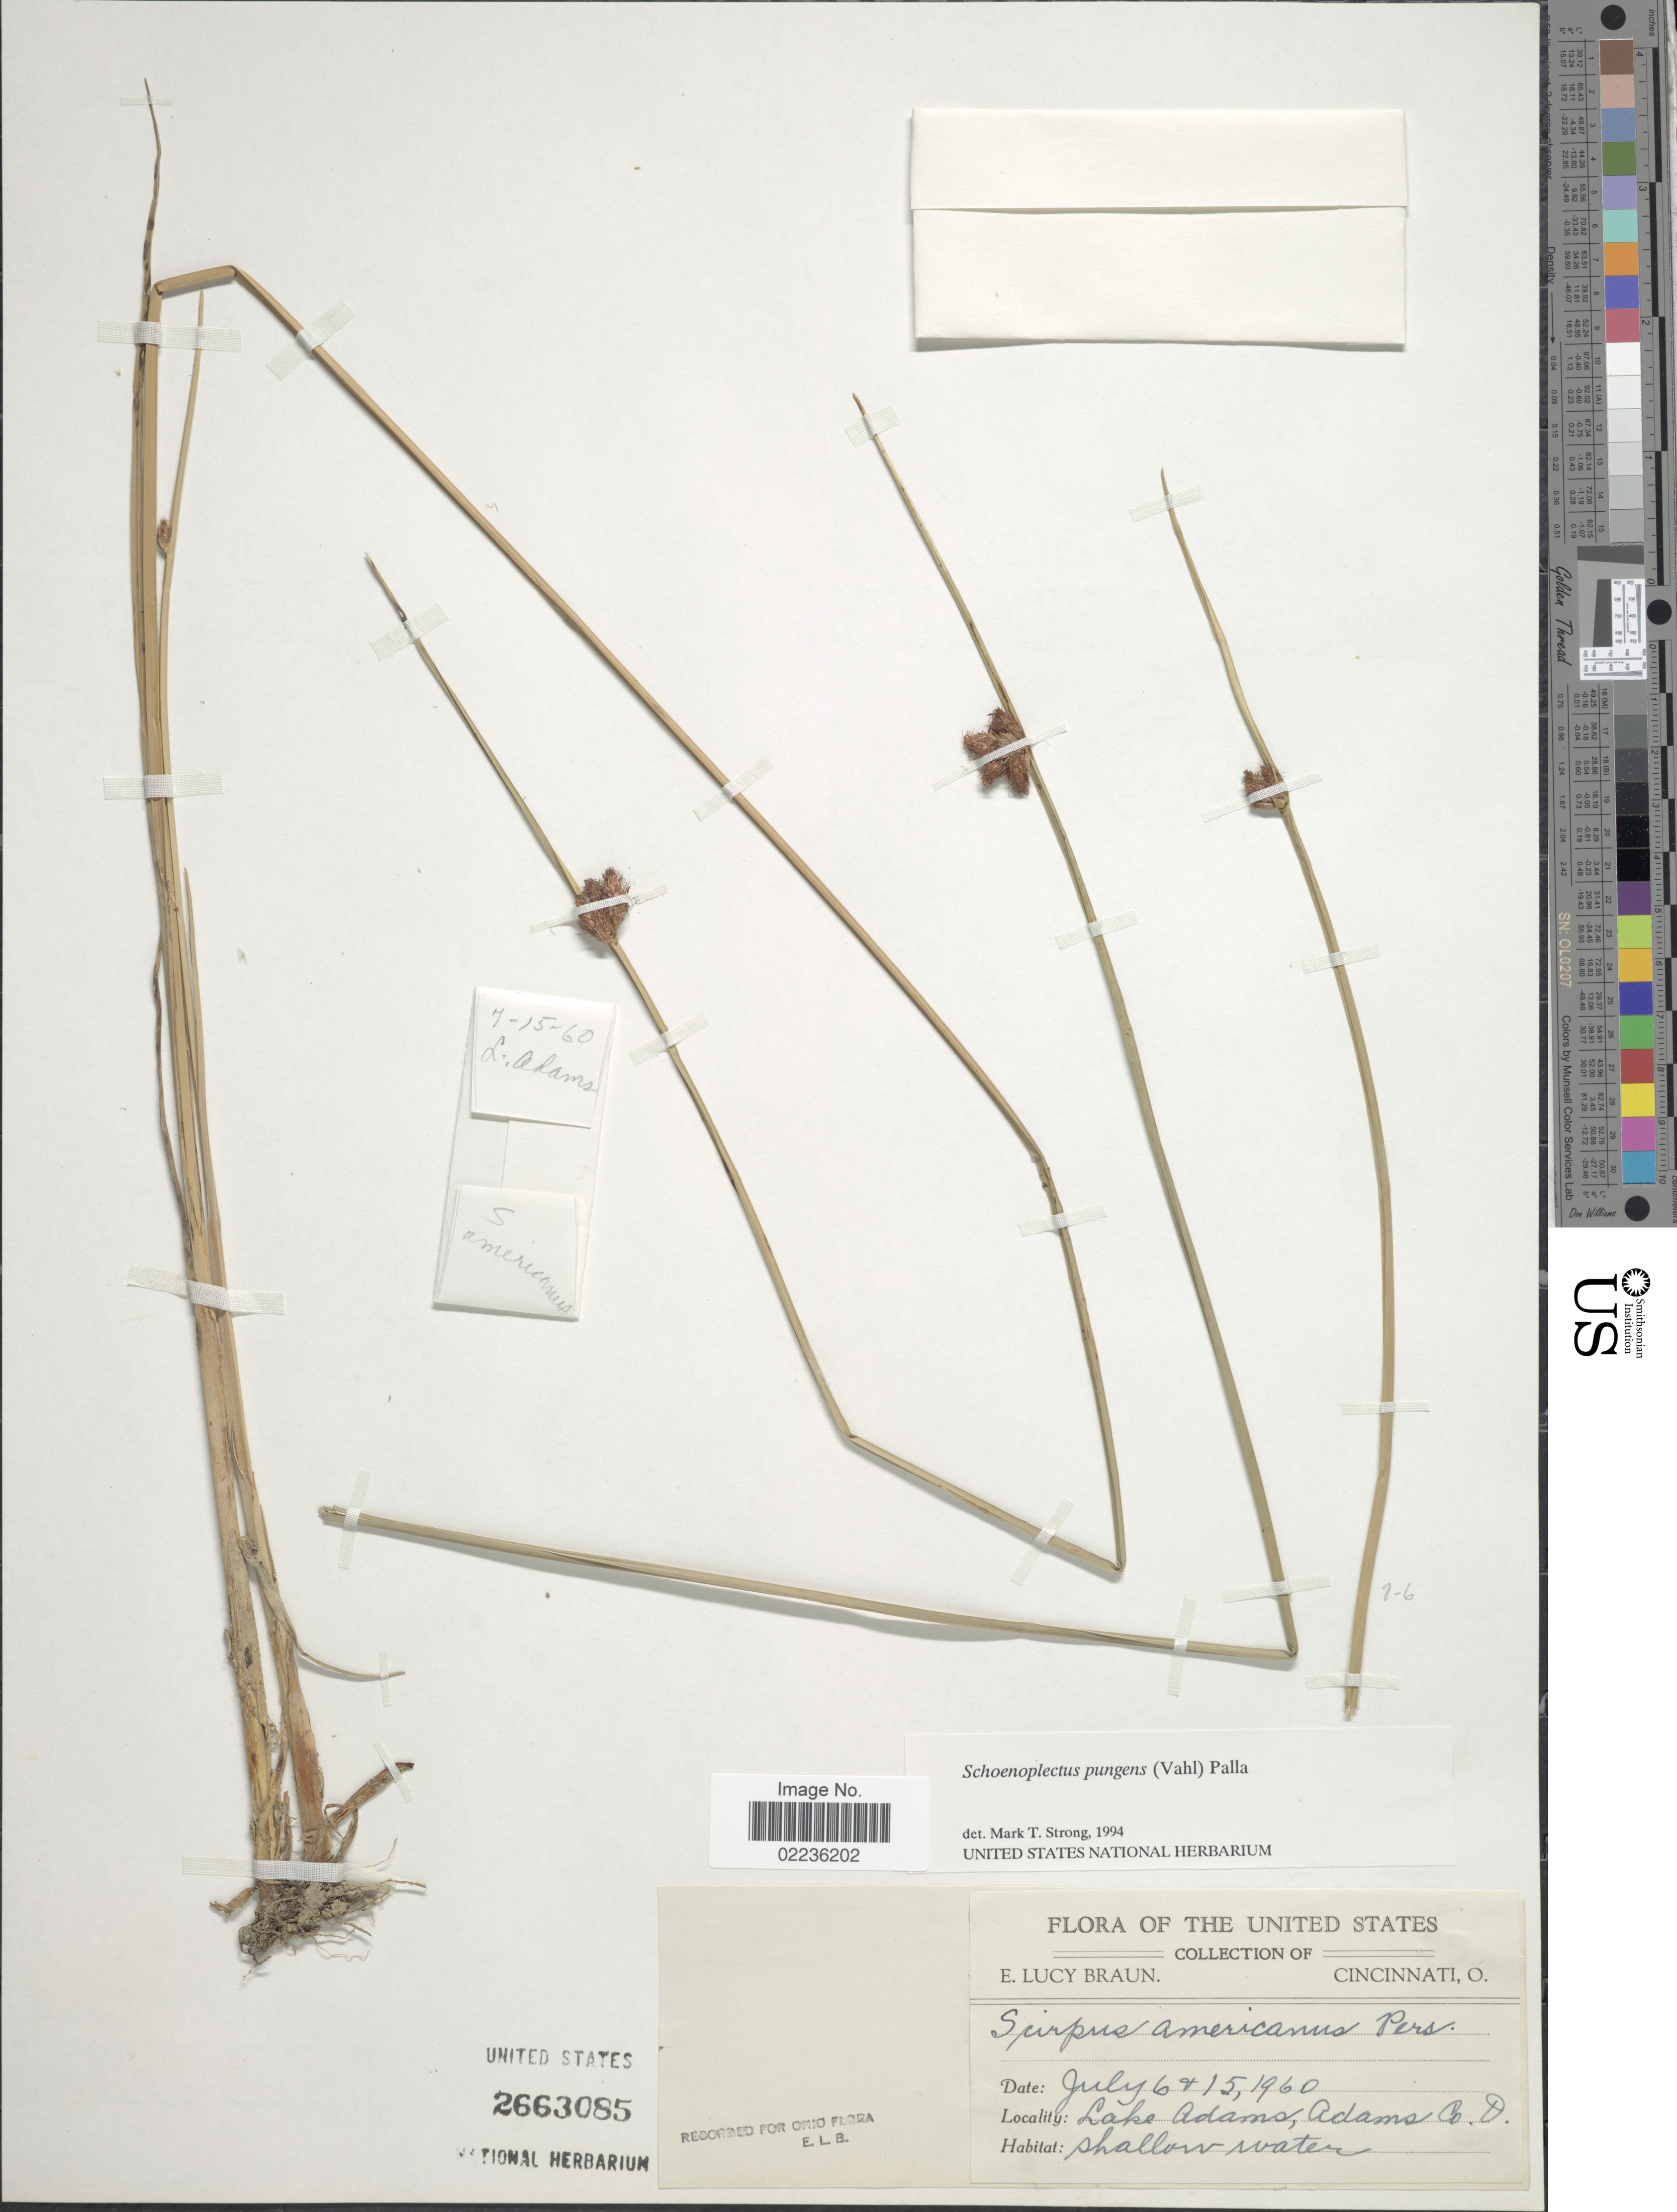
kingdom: Plantae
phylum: Tracheophyta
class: Liliopsida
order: Poales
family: Cyperaceae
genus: Schoenoplectus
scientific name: Schoenoplectus pungens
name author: (Vahl) Palla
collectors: E. L. Braun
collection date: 1960-07-06/1960-07-15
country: United States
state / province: Ohio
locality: Lake Adams, Adams Co. O.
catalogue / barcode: US 2663085